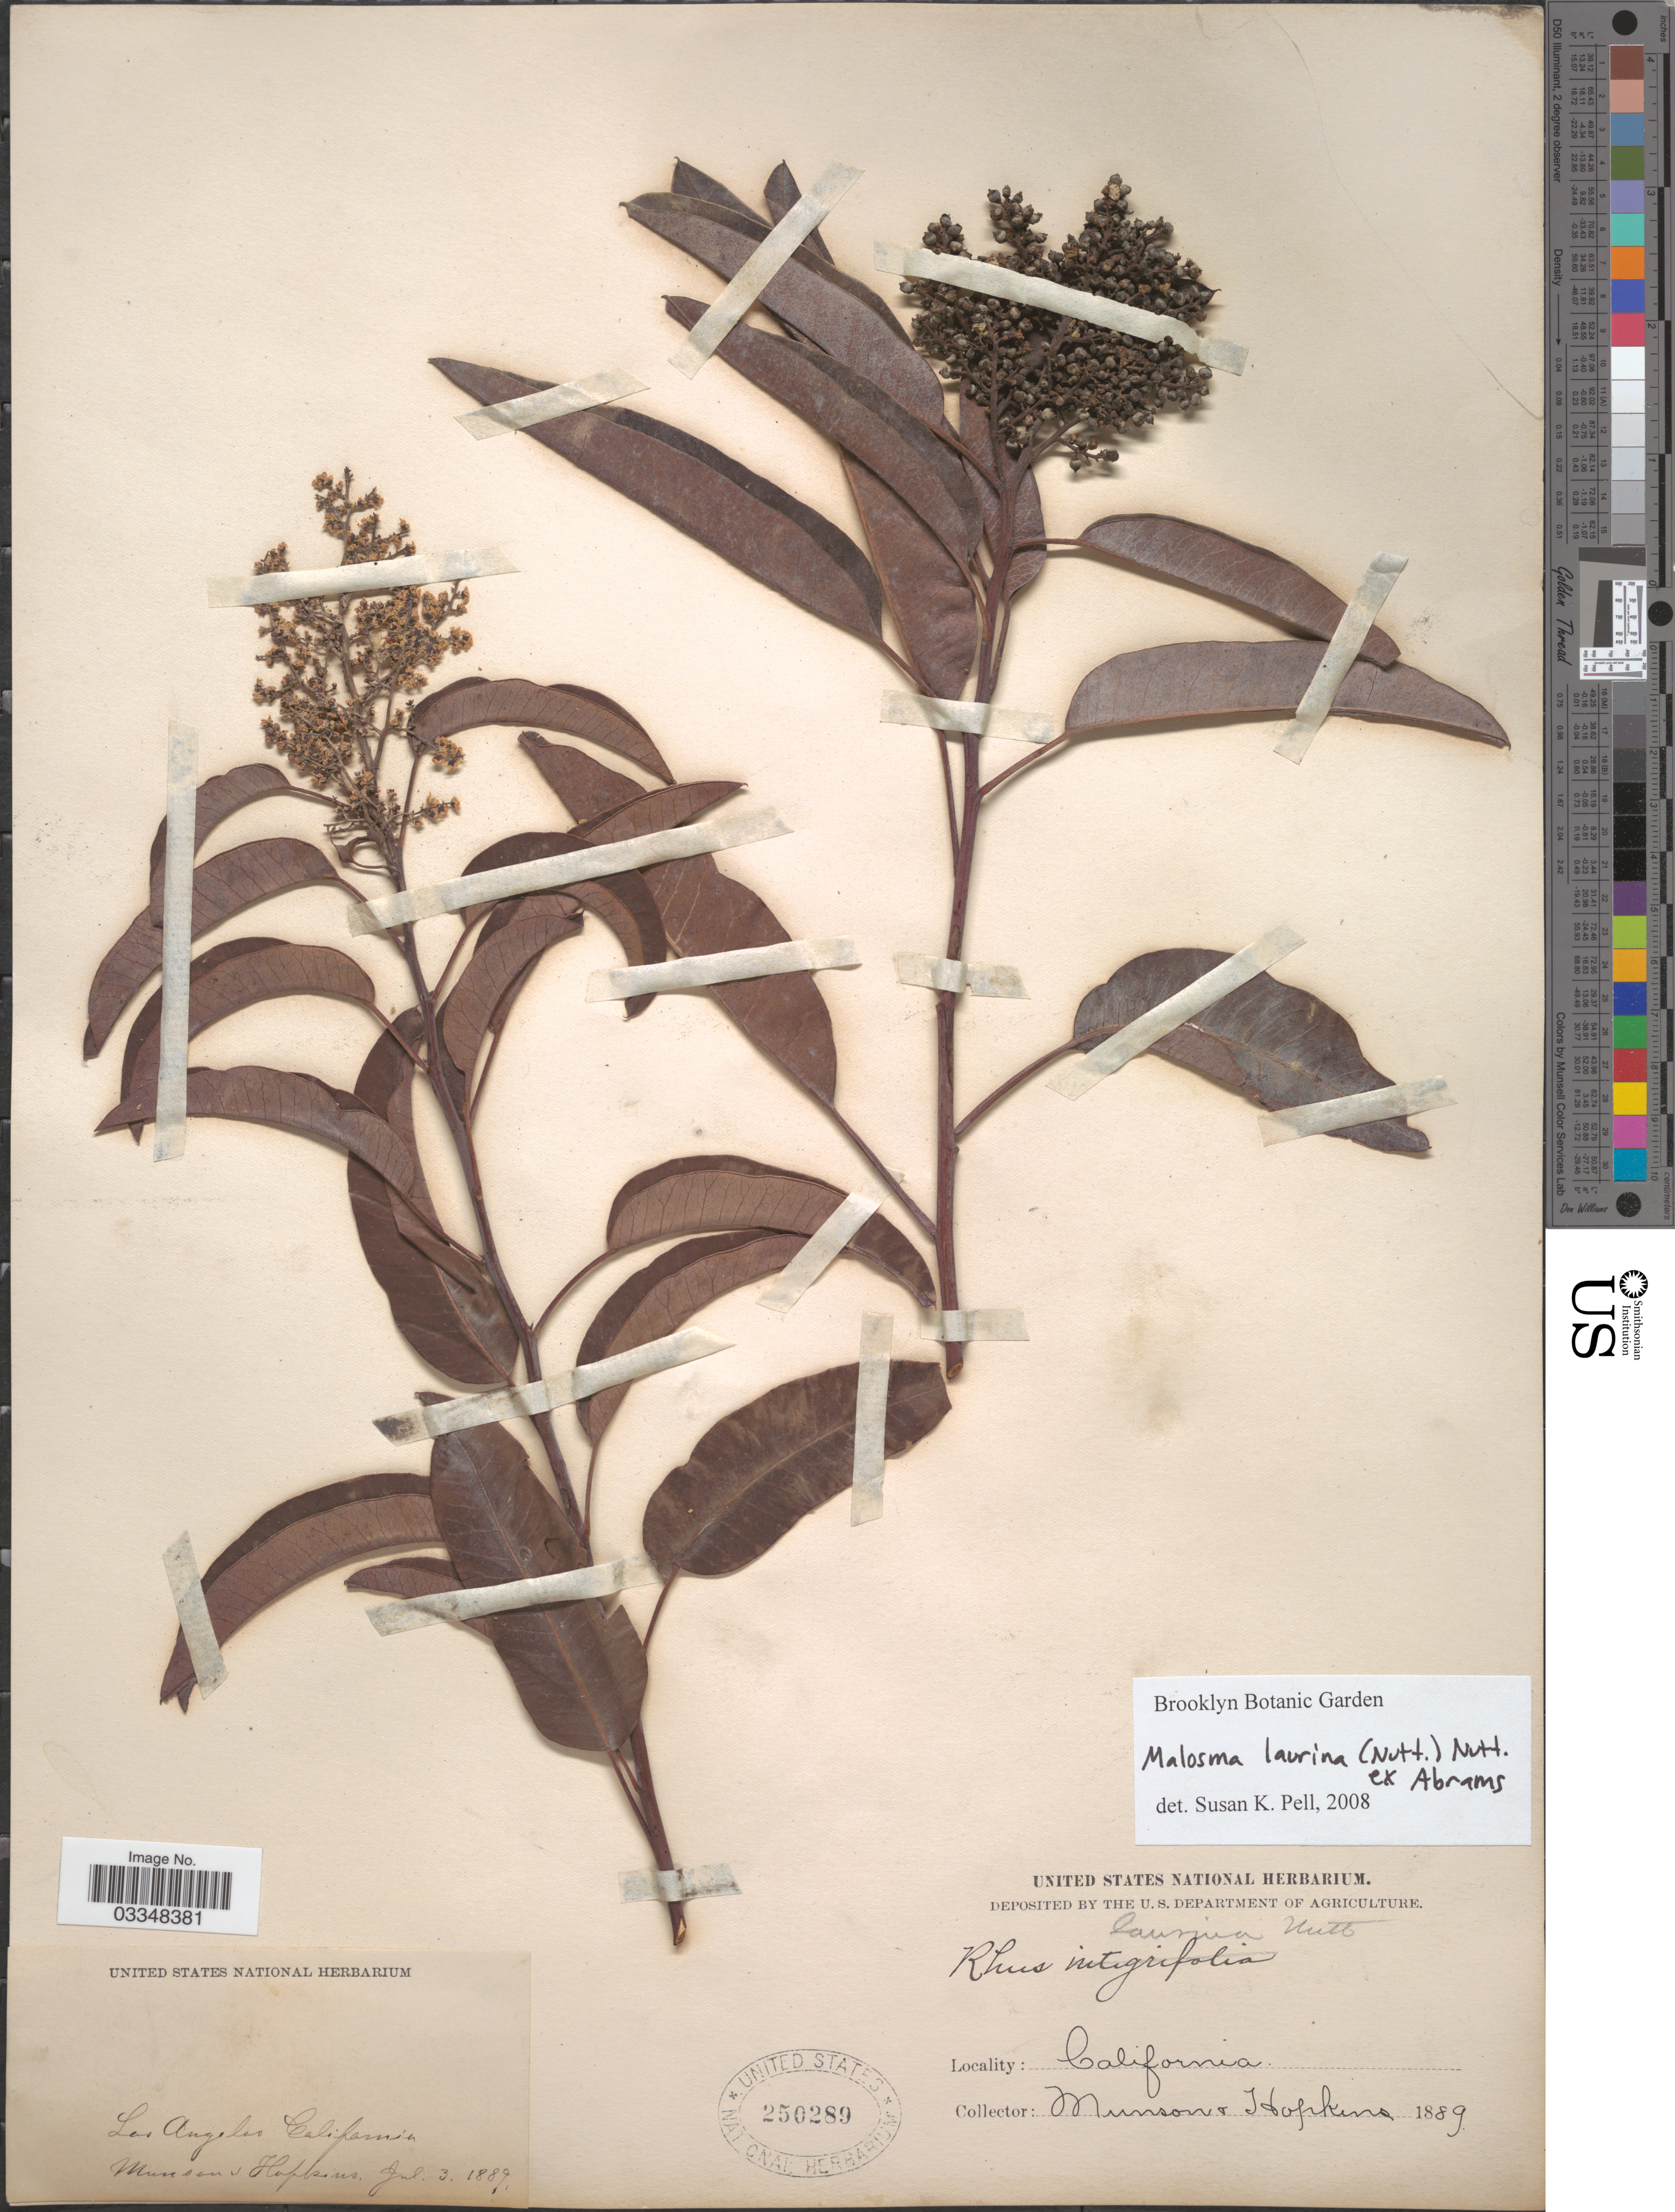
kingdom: Plantae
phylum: Tracheophyta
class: Magnoliopsida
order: Sapindales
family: Anacardiaceae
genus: Malosma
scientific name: Malosma laurina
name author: (Nutt.) Nutt. ex Abrams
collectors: -. Munson & -. Hopkins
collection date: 1889-07-03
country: United States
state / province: California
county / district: Los Angeles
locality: Los Angeles.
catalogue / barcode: US 250289